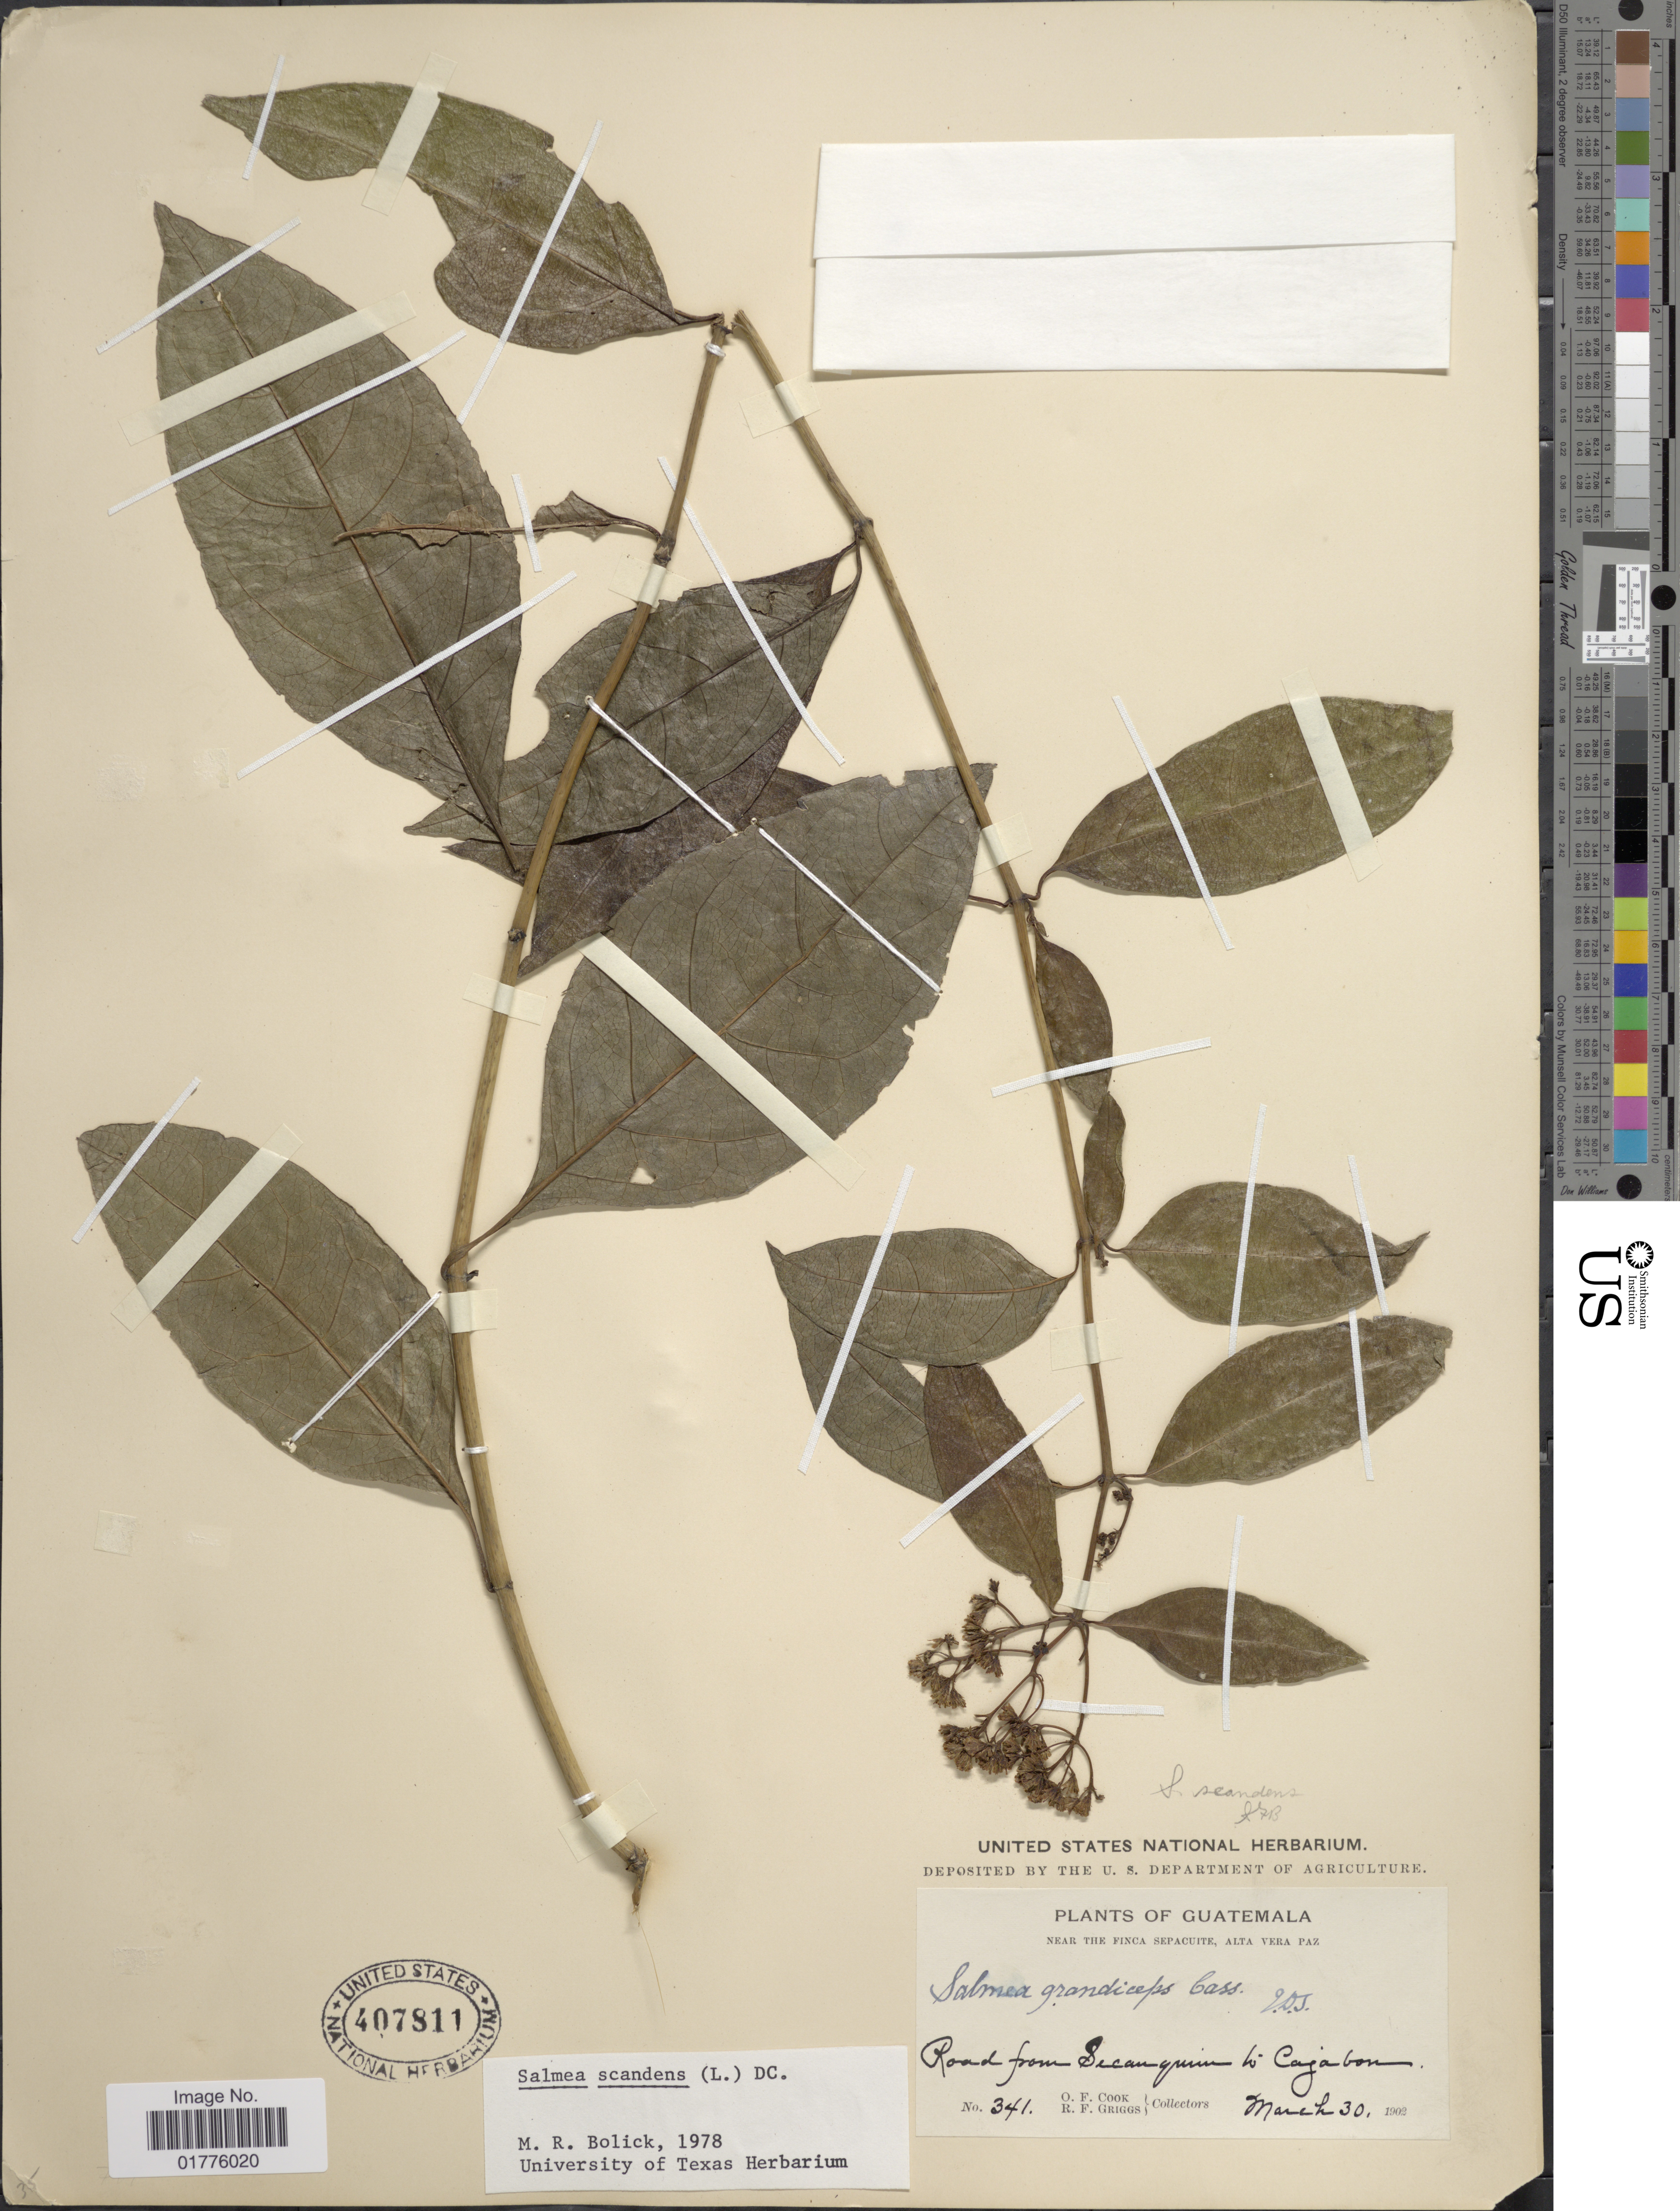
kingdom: Plantae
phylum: Tracheophyta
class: Magnoliopsida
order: Asterales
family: Asteraceae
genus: Salmea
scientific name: Salmea scandens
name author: (L.) DC.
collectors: O. F. Cook & R. F. Griggs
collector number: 341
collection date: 1902-03-30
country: Guatemala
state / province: Alta Verapaz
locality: Near the Finca Sepacuite, road from Secanquim W. Cajabon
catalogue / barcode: US 407811